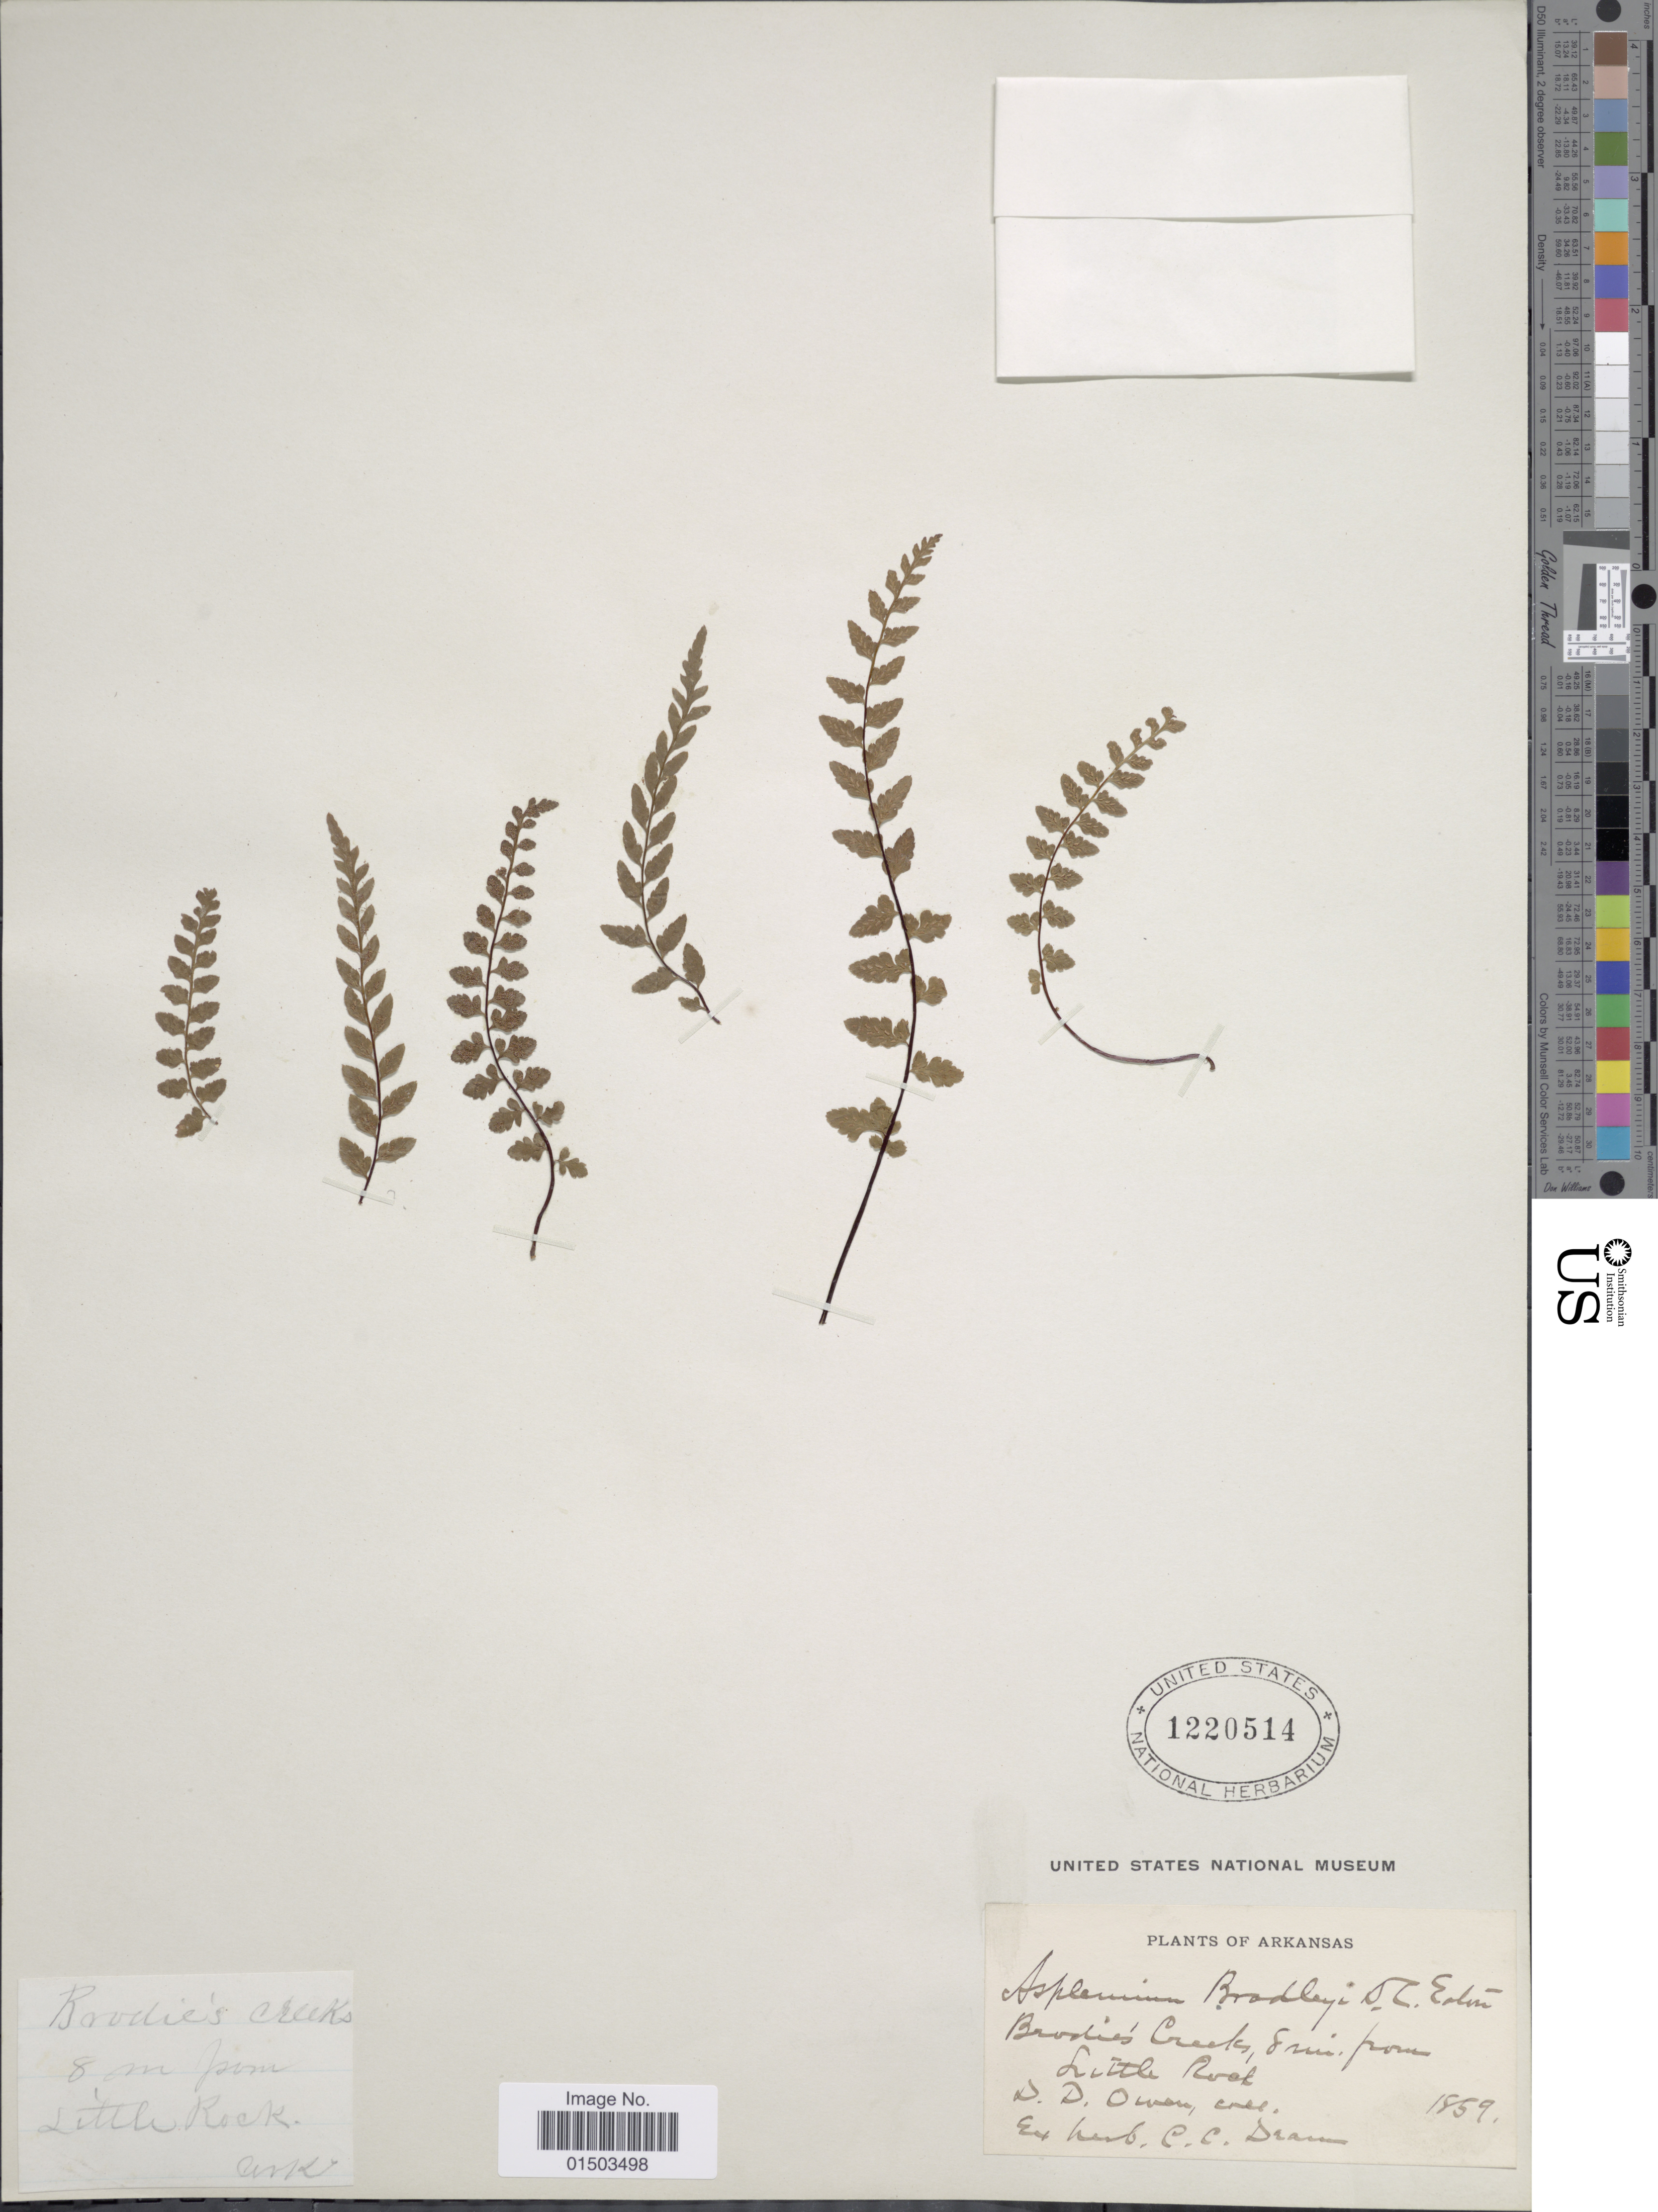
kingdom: Plantae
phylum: Tracheophyta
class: Polypodiopsida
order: Polypodiales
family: Aspleniaceae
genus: Asplenium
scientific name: Asplenium bradleyi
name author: D.C. Eaton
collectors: D. Owen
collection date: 1859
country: United States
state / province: Arkansas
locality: Arkansas, Broodies Creek, 8 mi from Little Rock.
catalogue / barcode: US 1220514